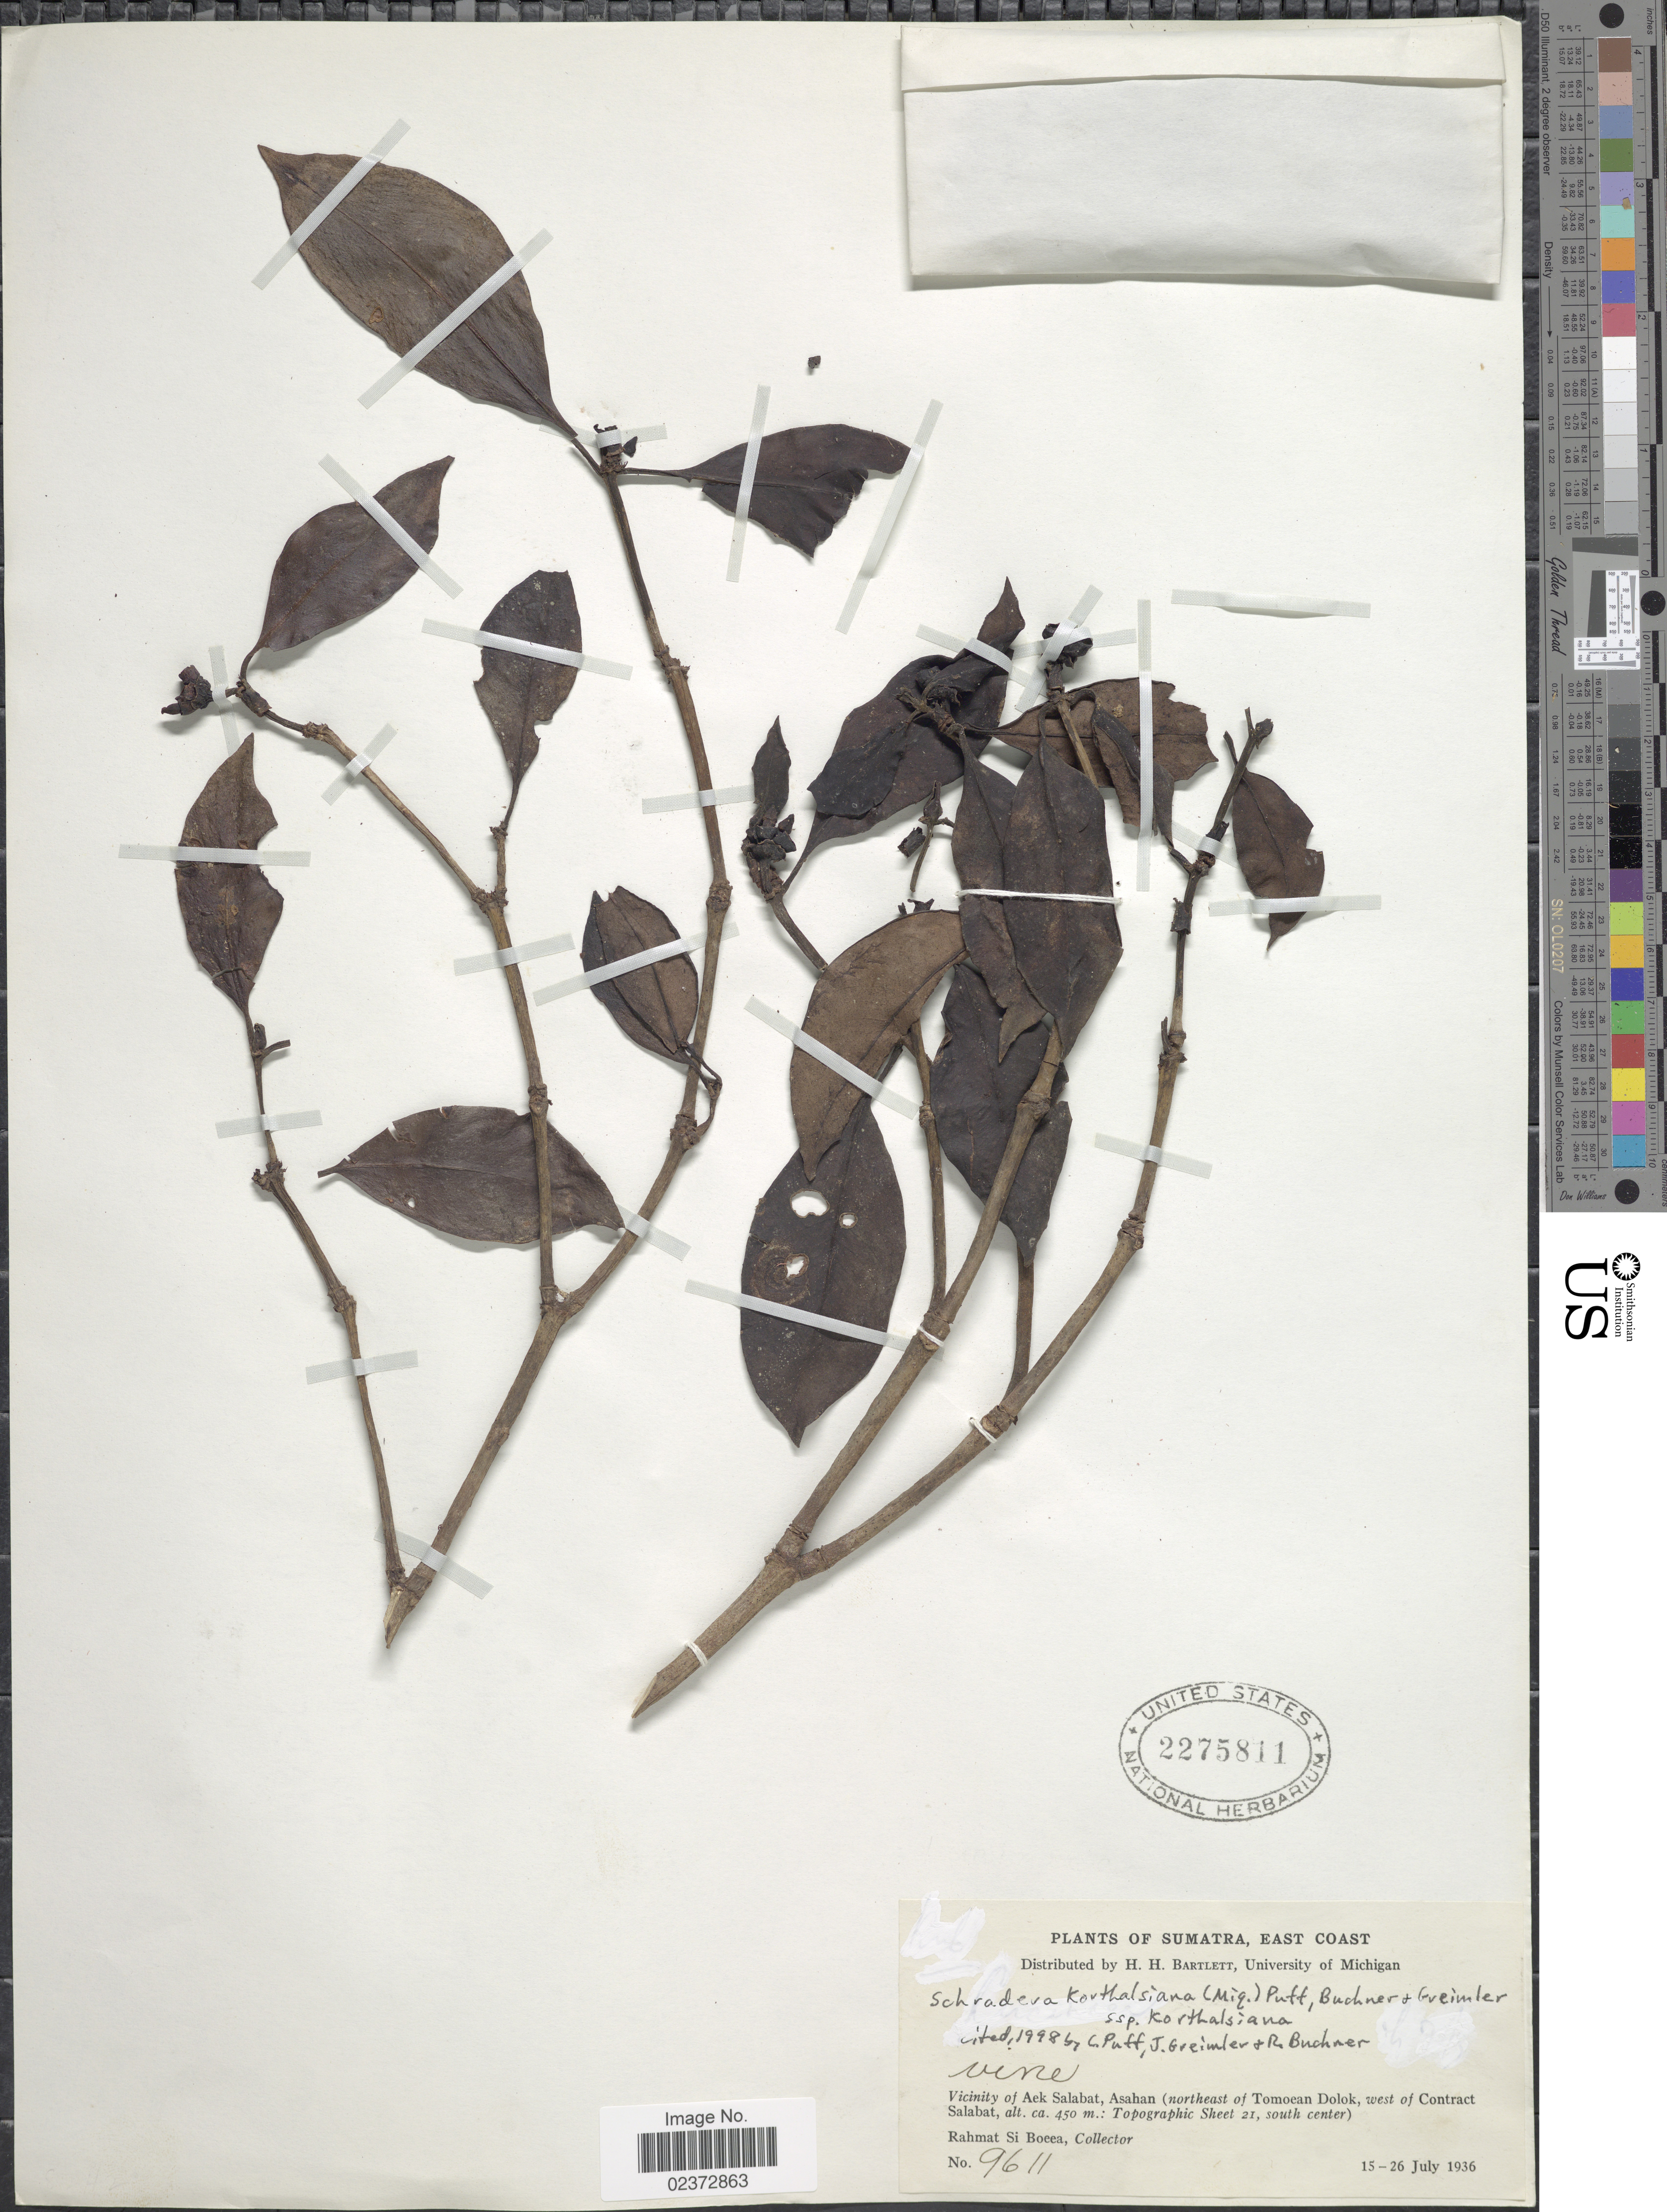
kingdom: Plantae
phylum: Tracheophyta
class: Magnoliopsida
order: Gentianales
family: Rubiaceae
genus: Schradera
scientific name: Schradera korthalsiana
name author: (Miq.) Puff et al.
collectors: Rahmat Si Boeea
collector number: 9611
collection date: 1936-07-15/1936-07-26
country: Indonesia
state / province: Sumatra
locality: East Coast, Vicinity of Aek Salabat, Asahan (northeast of Tomoean Dolok, west of Contract Salabat,: Topographic Sheet 21, south center)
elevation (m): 450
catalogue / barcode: US 2275811